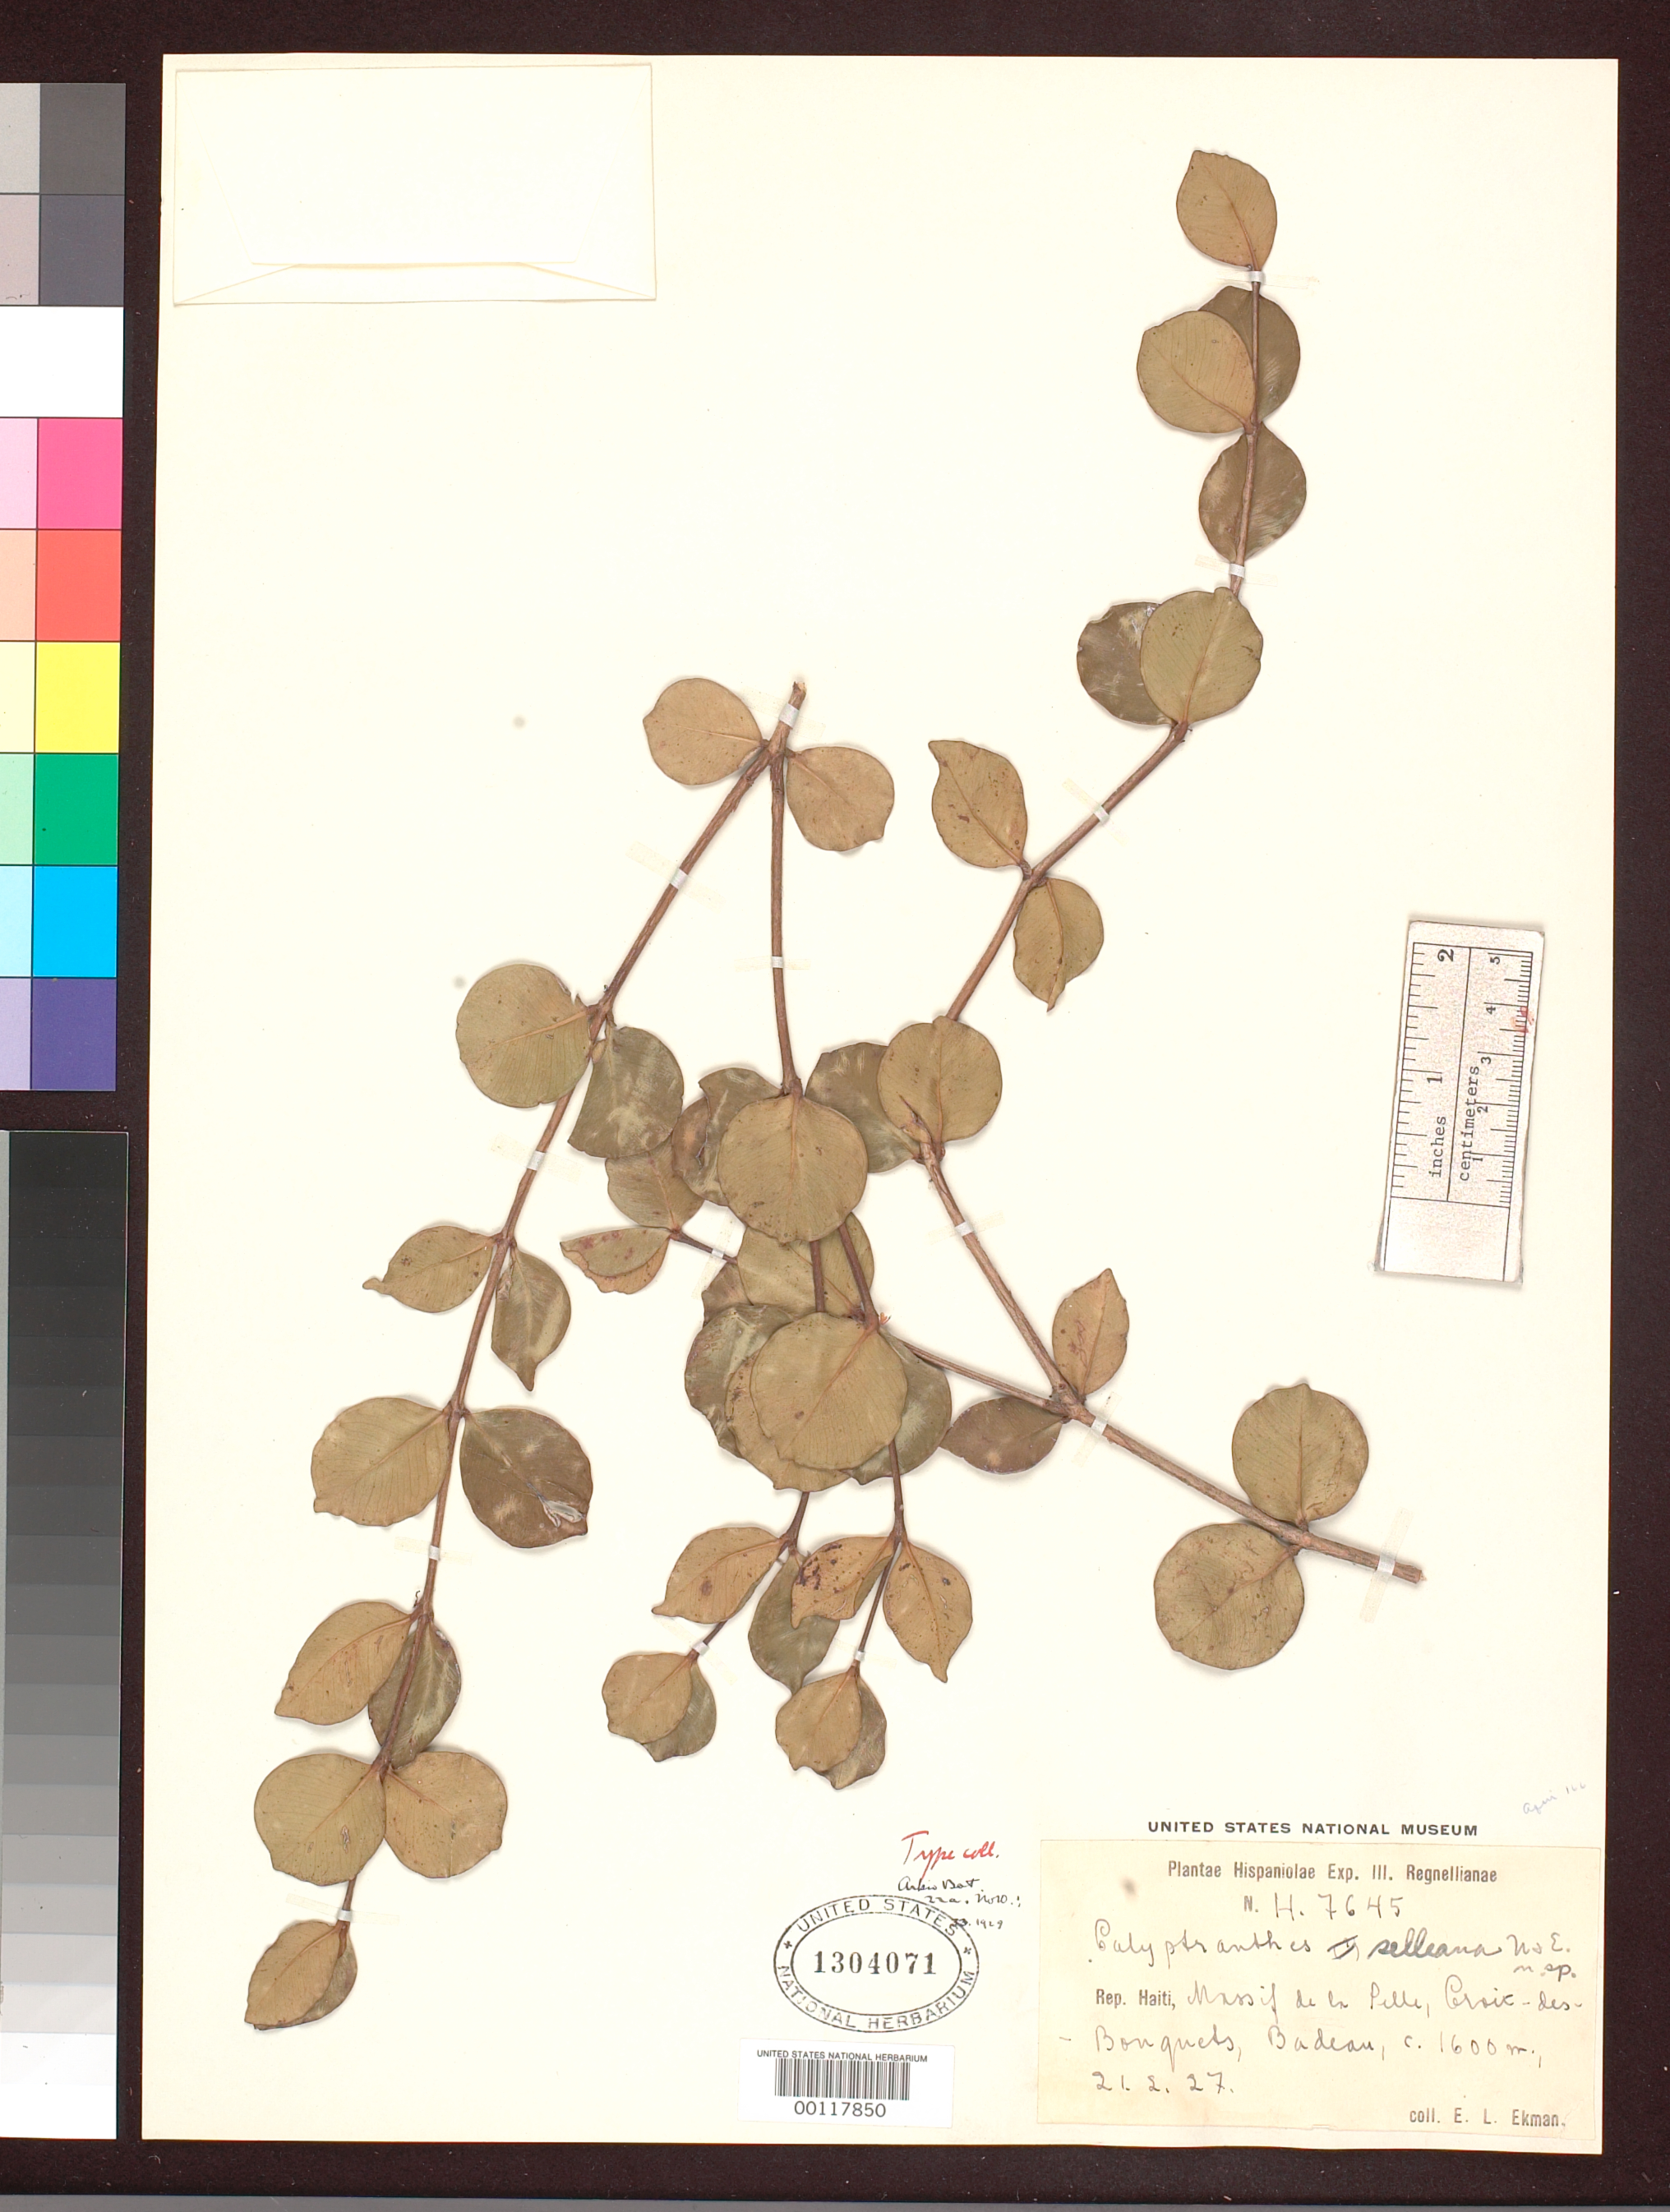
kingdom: Plantae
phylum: Tracheophyta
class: Magnoliopsida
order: Myrtales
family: Myrtaceae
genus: Calyptranthes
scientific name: Calyptranthes selleana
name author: Urb. & Ekman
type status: Isotype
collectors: E. L. Ekman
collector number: H 7645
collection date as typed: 21 Feb 1927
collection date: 1927-02-21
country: Haiti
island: Hispaniola Island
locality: Massif de La Selle, Crois-des-bouquets, Badeau.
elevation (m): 1600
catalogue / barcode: US 1304071